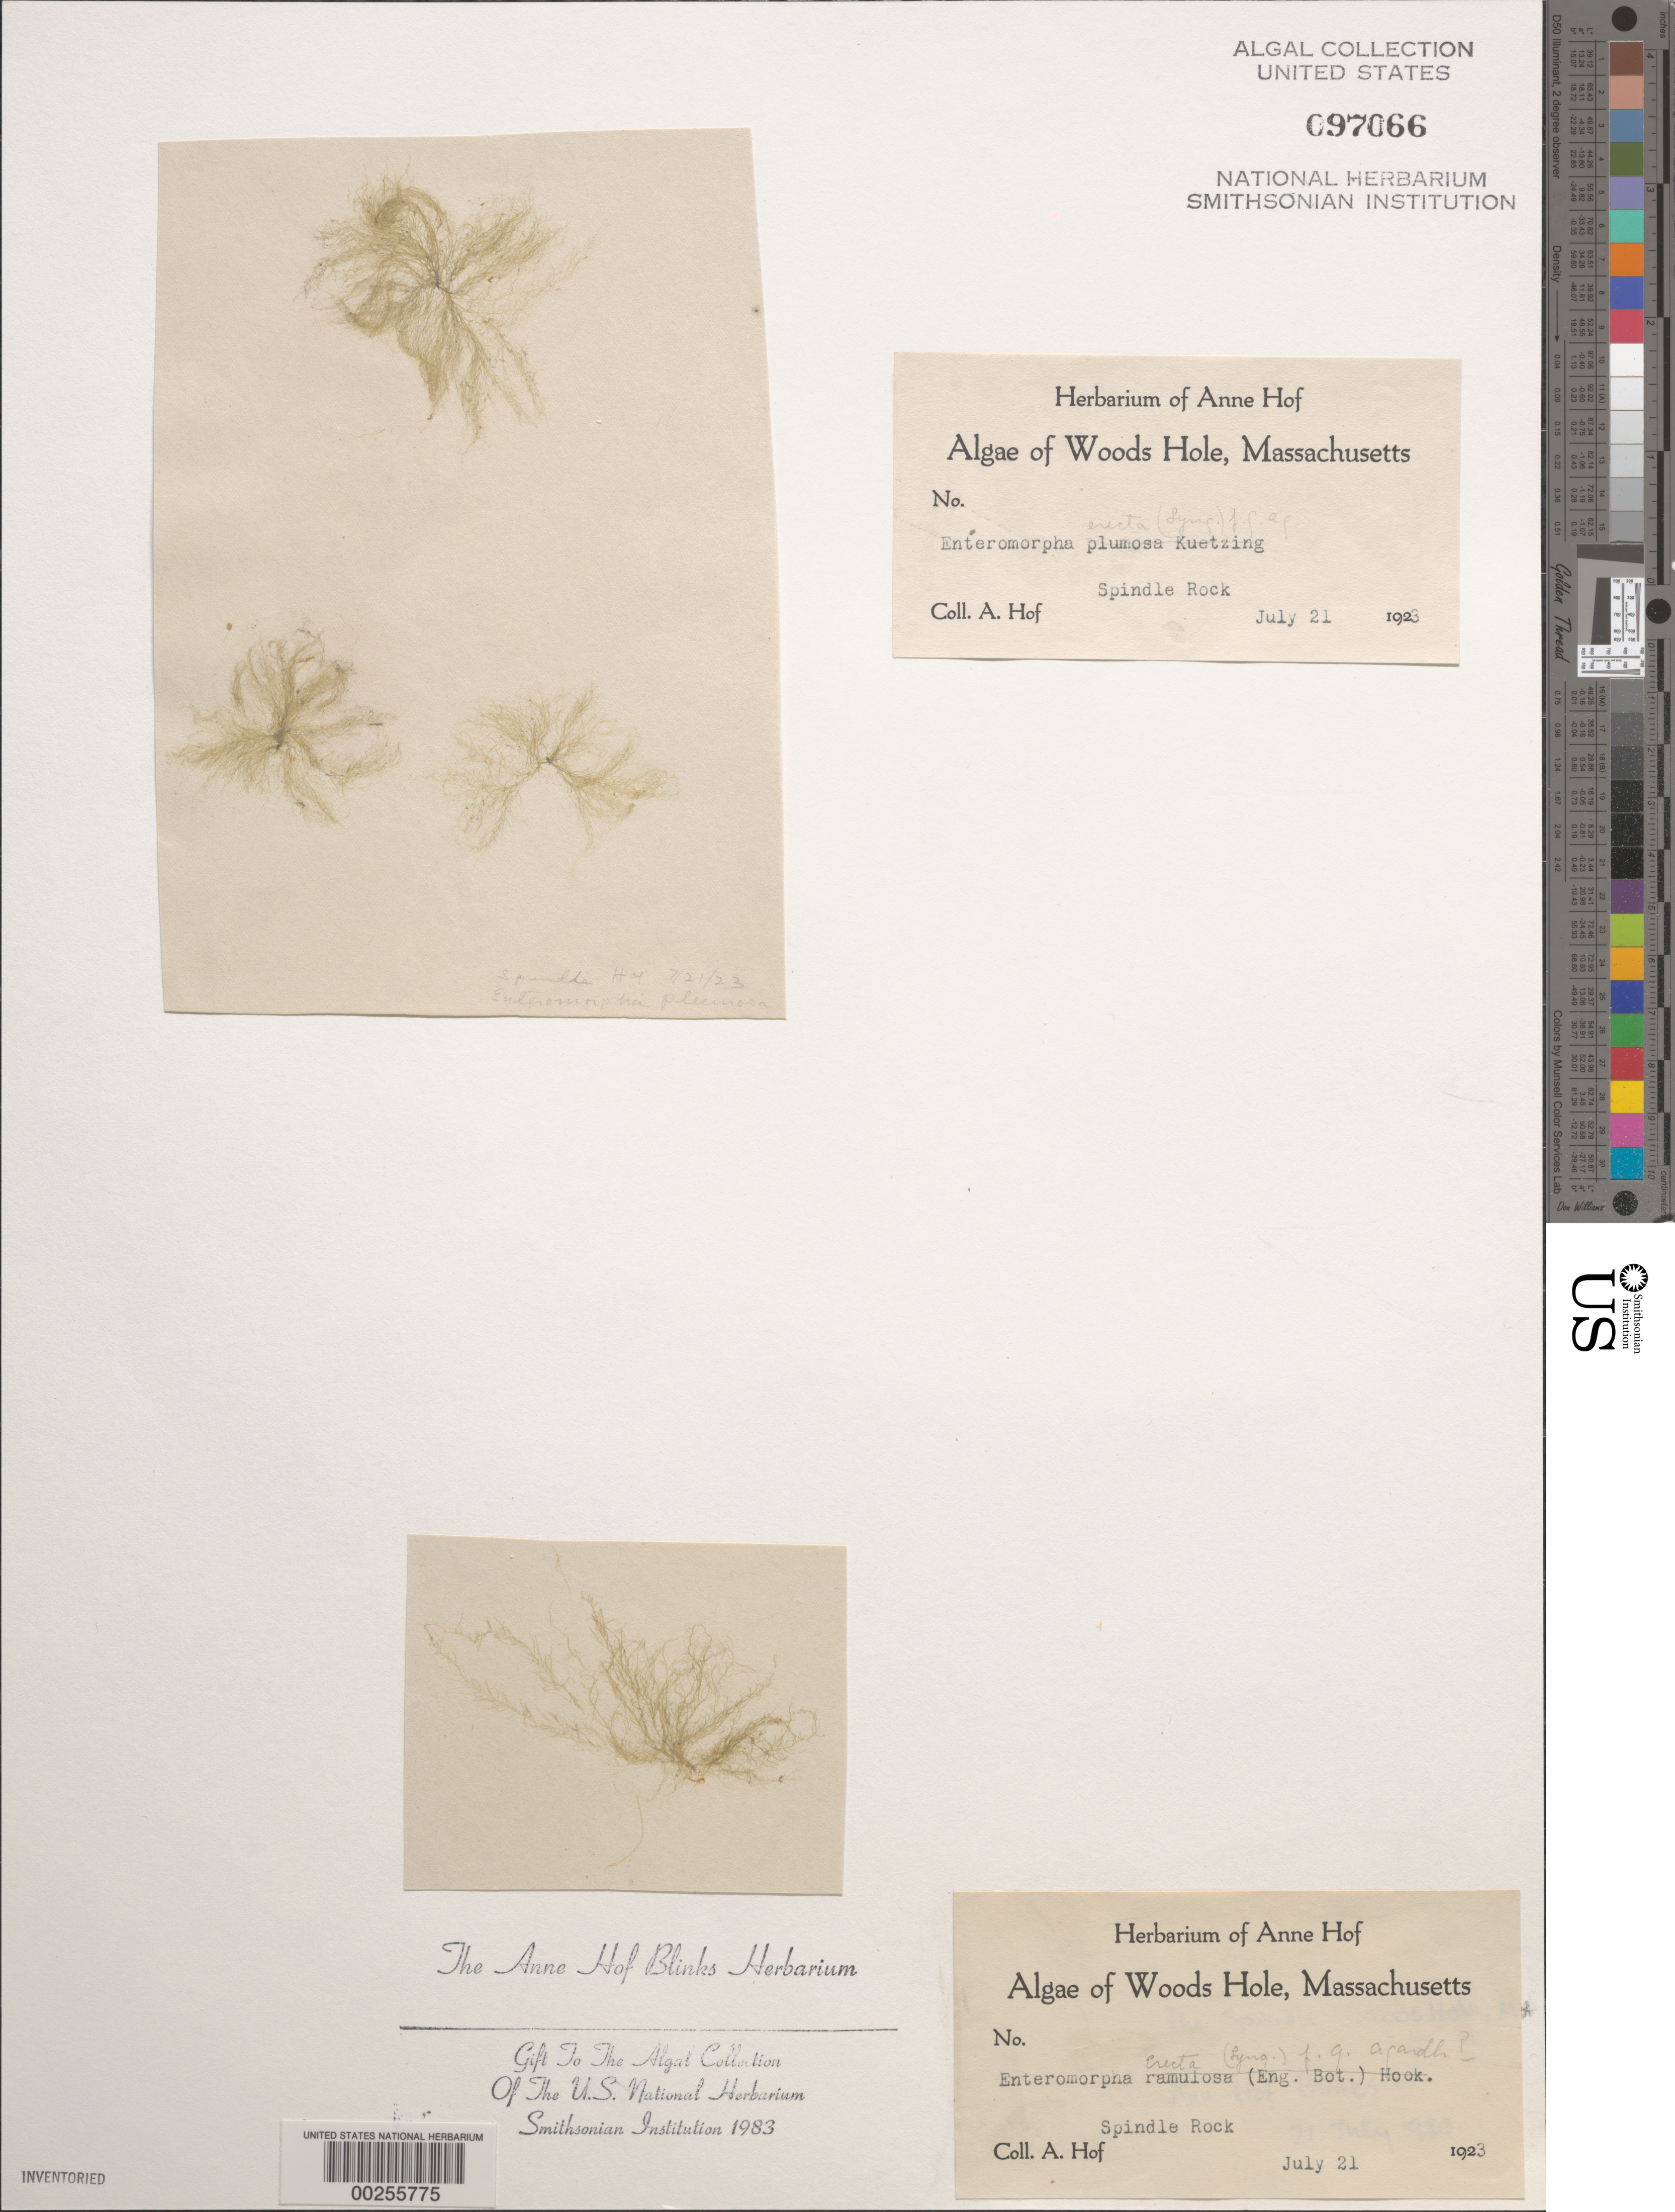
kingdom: Plantae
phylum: Chlorophyta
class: Ulvophyceae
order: Ulvales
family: Ulvaceae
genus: Ulva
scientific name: Ulva paradoxa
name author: C. Agardh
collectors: A. Blinks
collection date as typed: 21 Jul 1923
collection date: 1923-07-21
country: United States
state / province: Massachusetts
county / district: Barnstable County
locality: Woods Hole, Spindle Rock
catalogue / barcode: US 97066